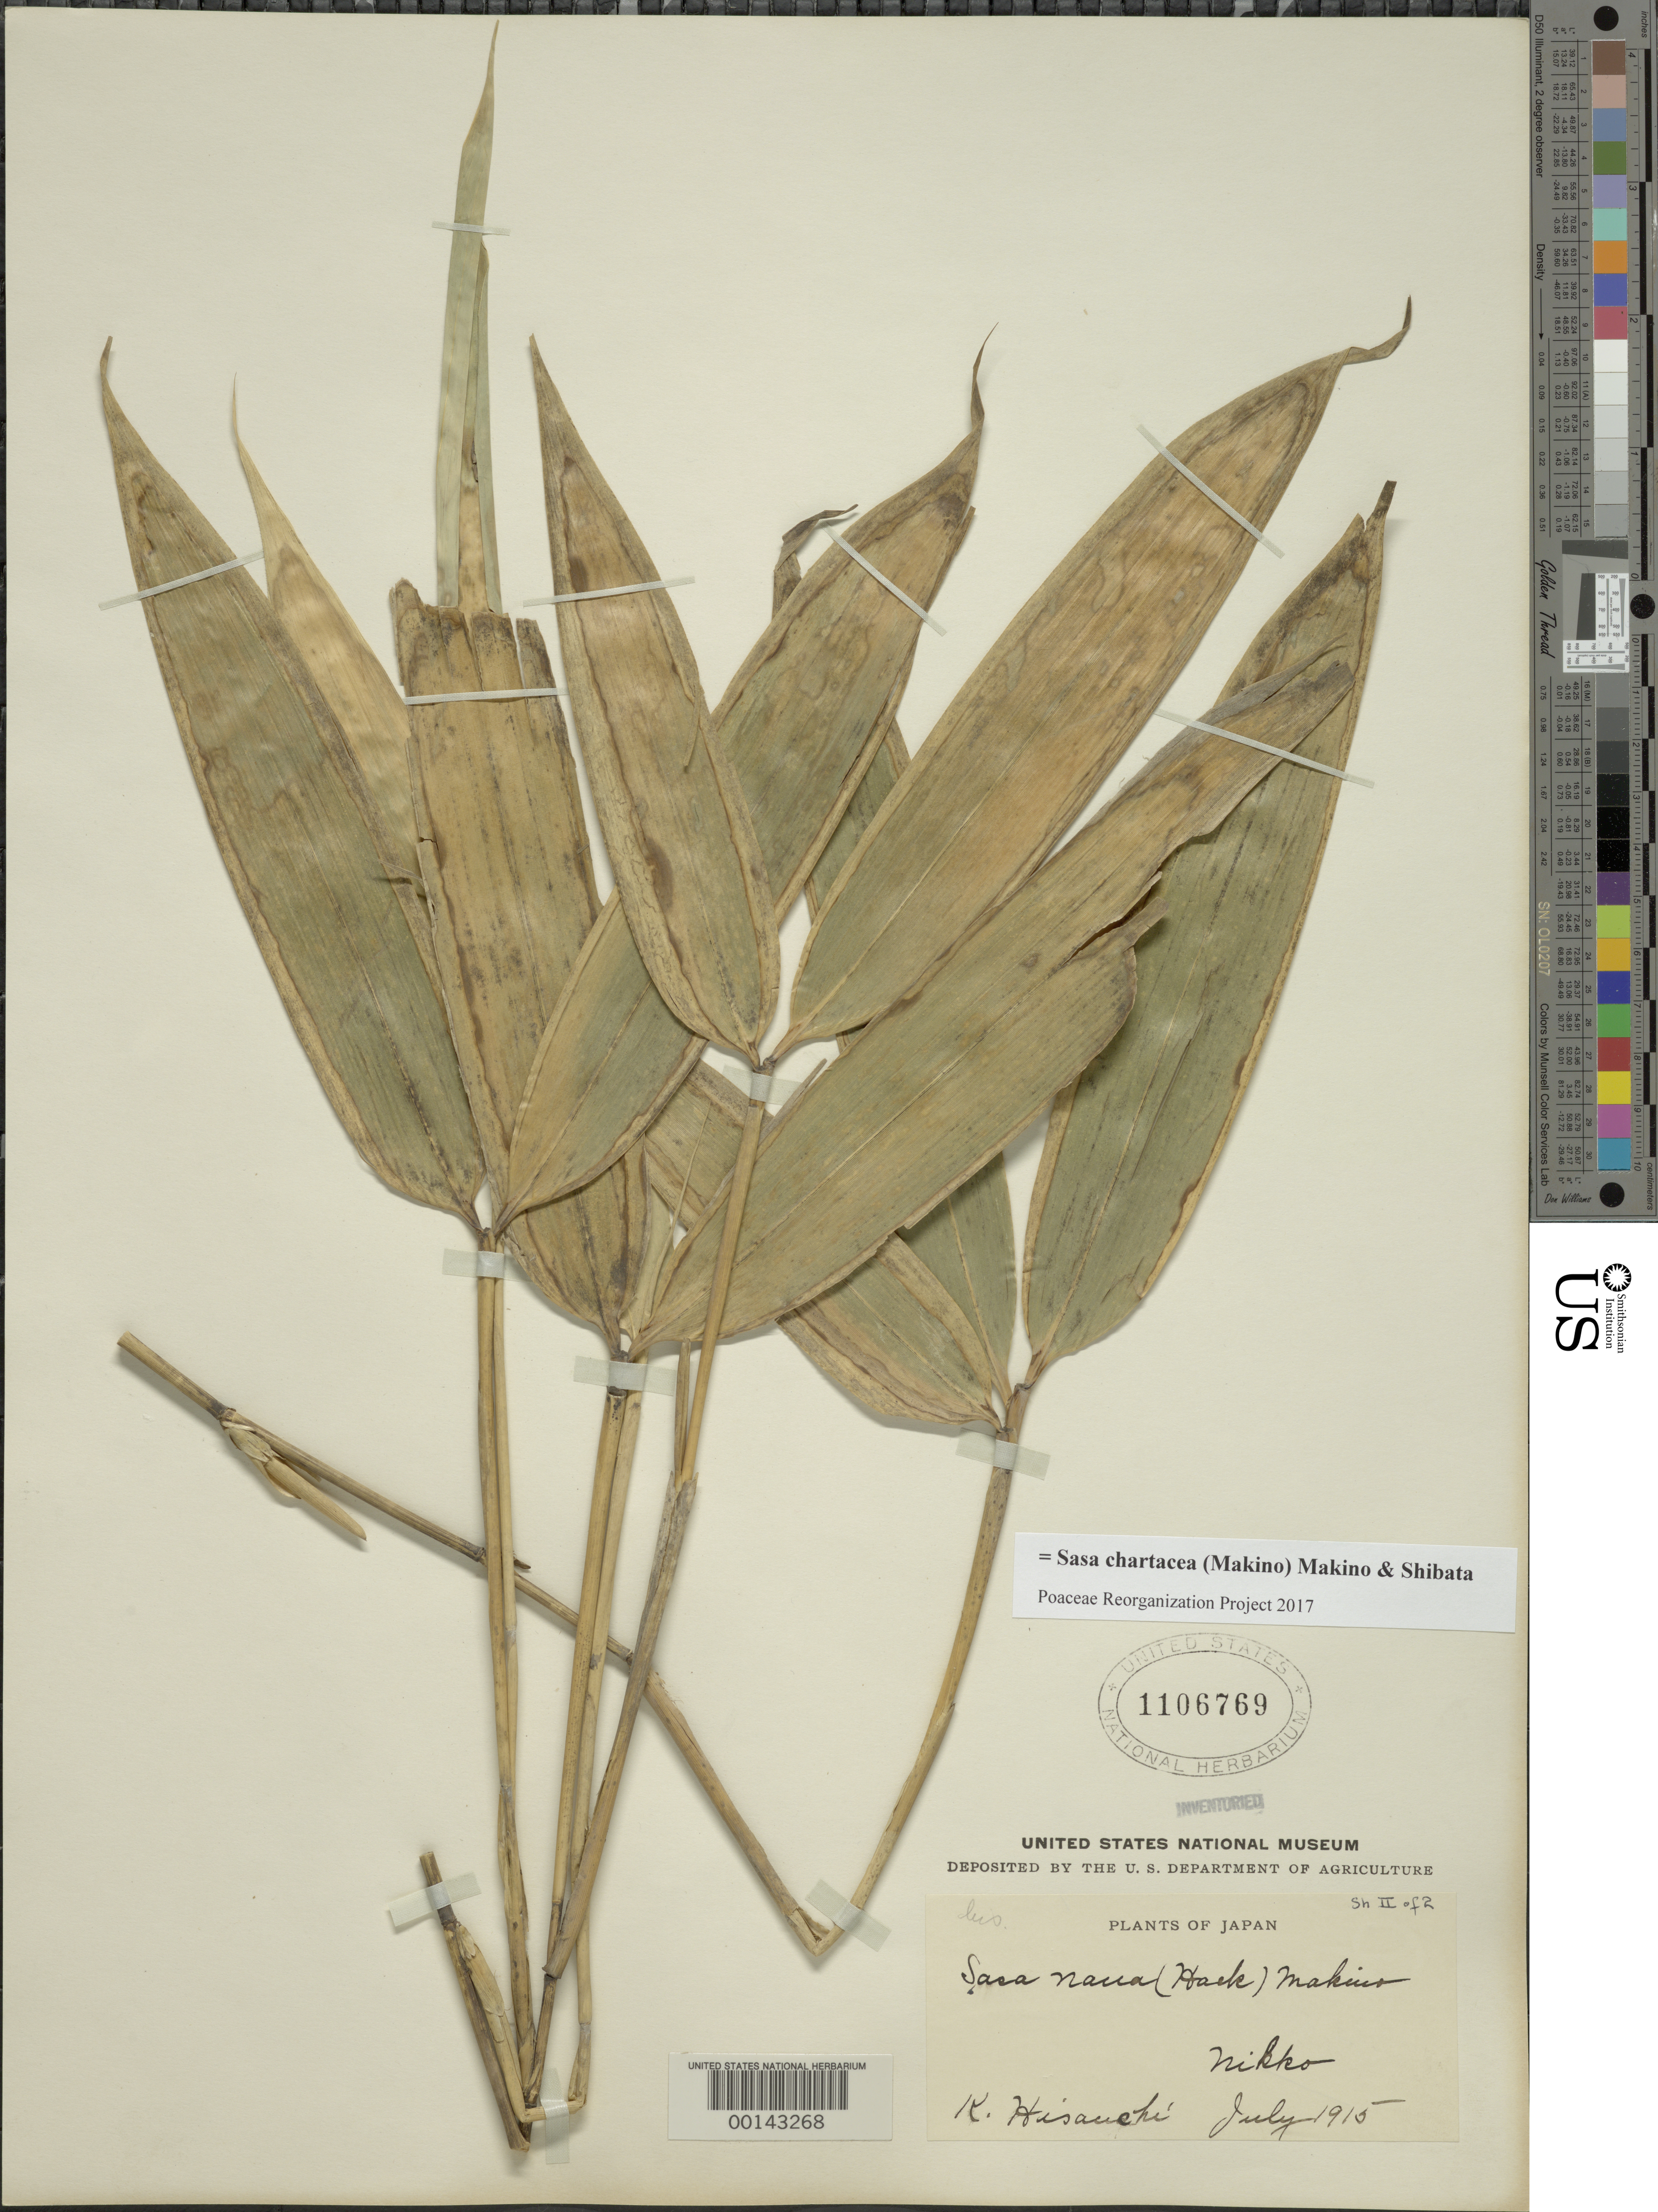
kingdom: Plantae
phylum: Tracheophyta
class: Liliopsida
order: Poales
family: Poaceae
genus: Sasa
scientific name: Sasa nana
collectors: K. Hisauchi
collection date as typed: Jul 1915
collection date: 1915-07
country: Japan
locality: Nikko, yokohama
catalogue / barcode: US 1106769